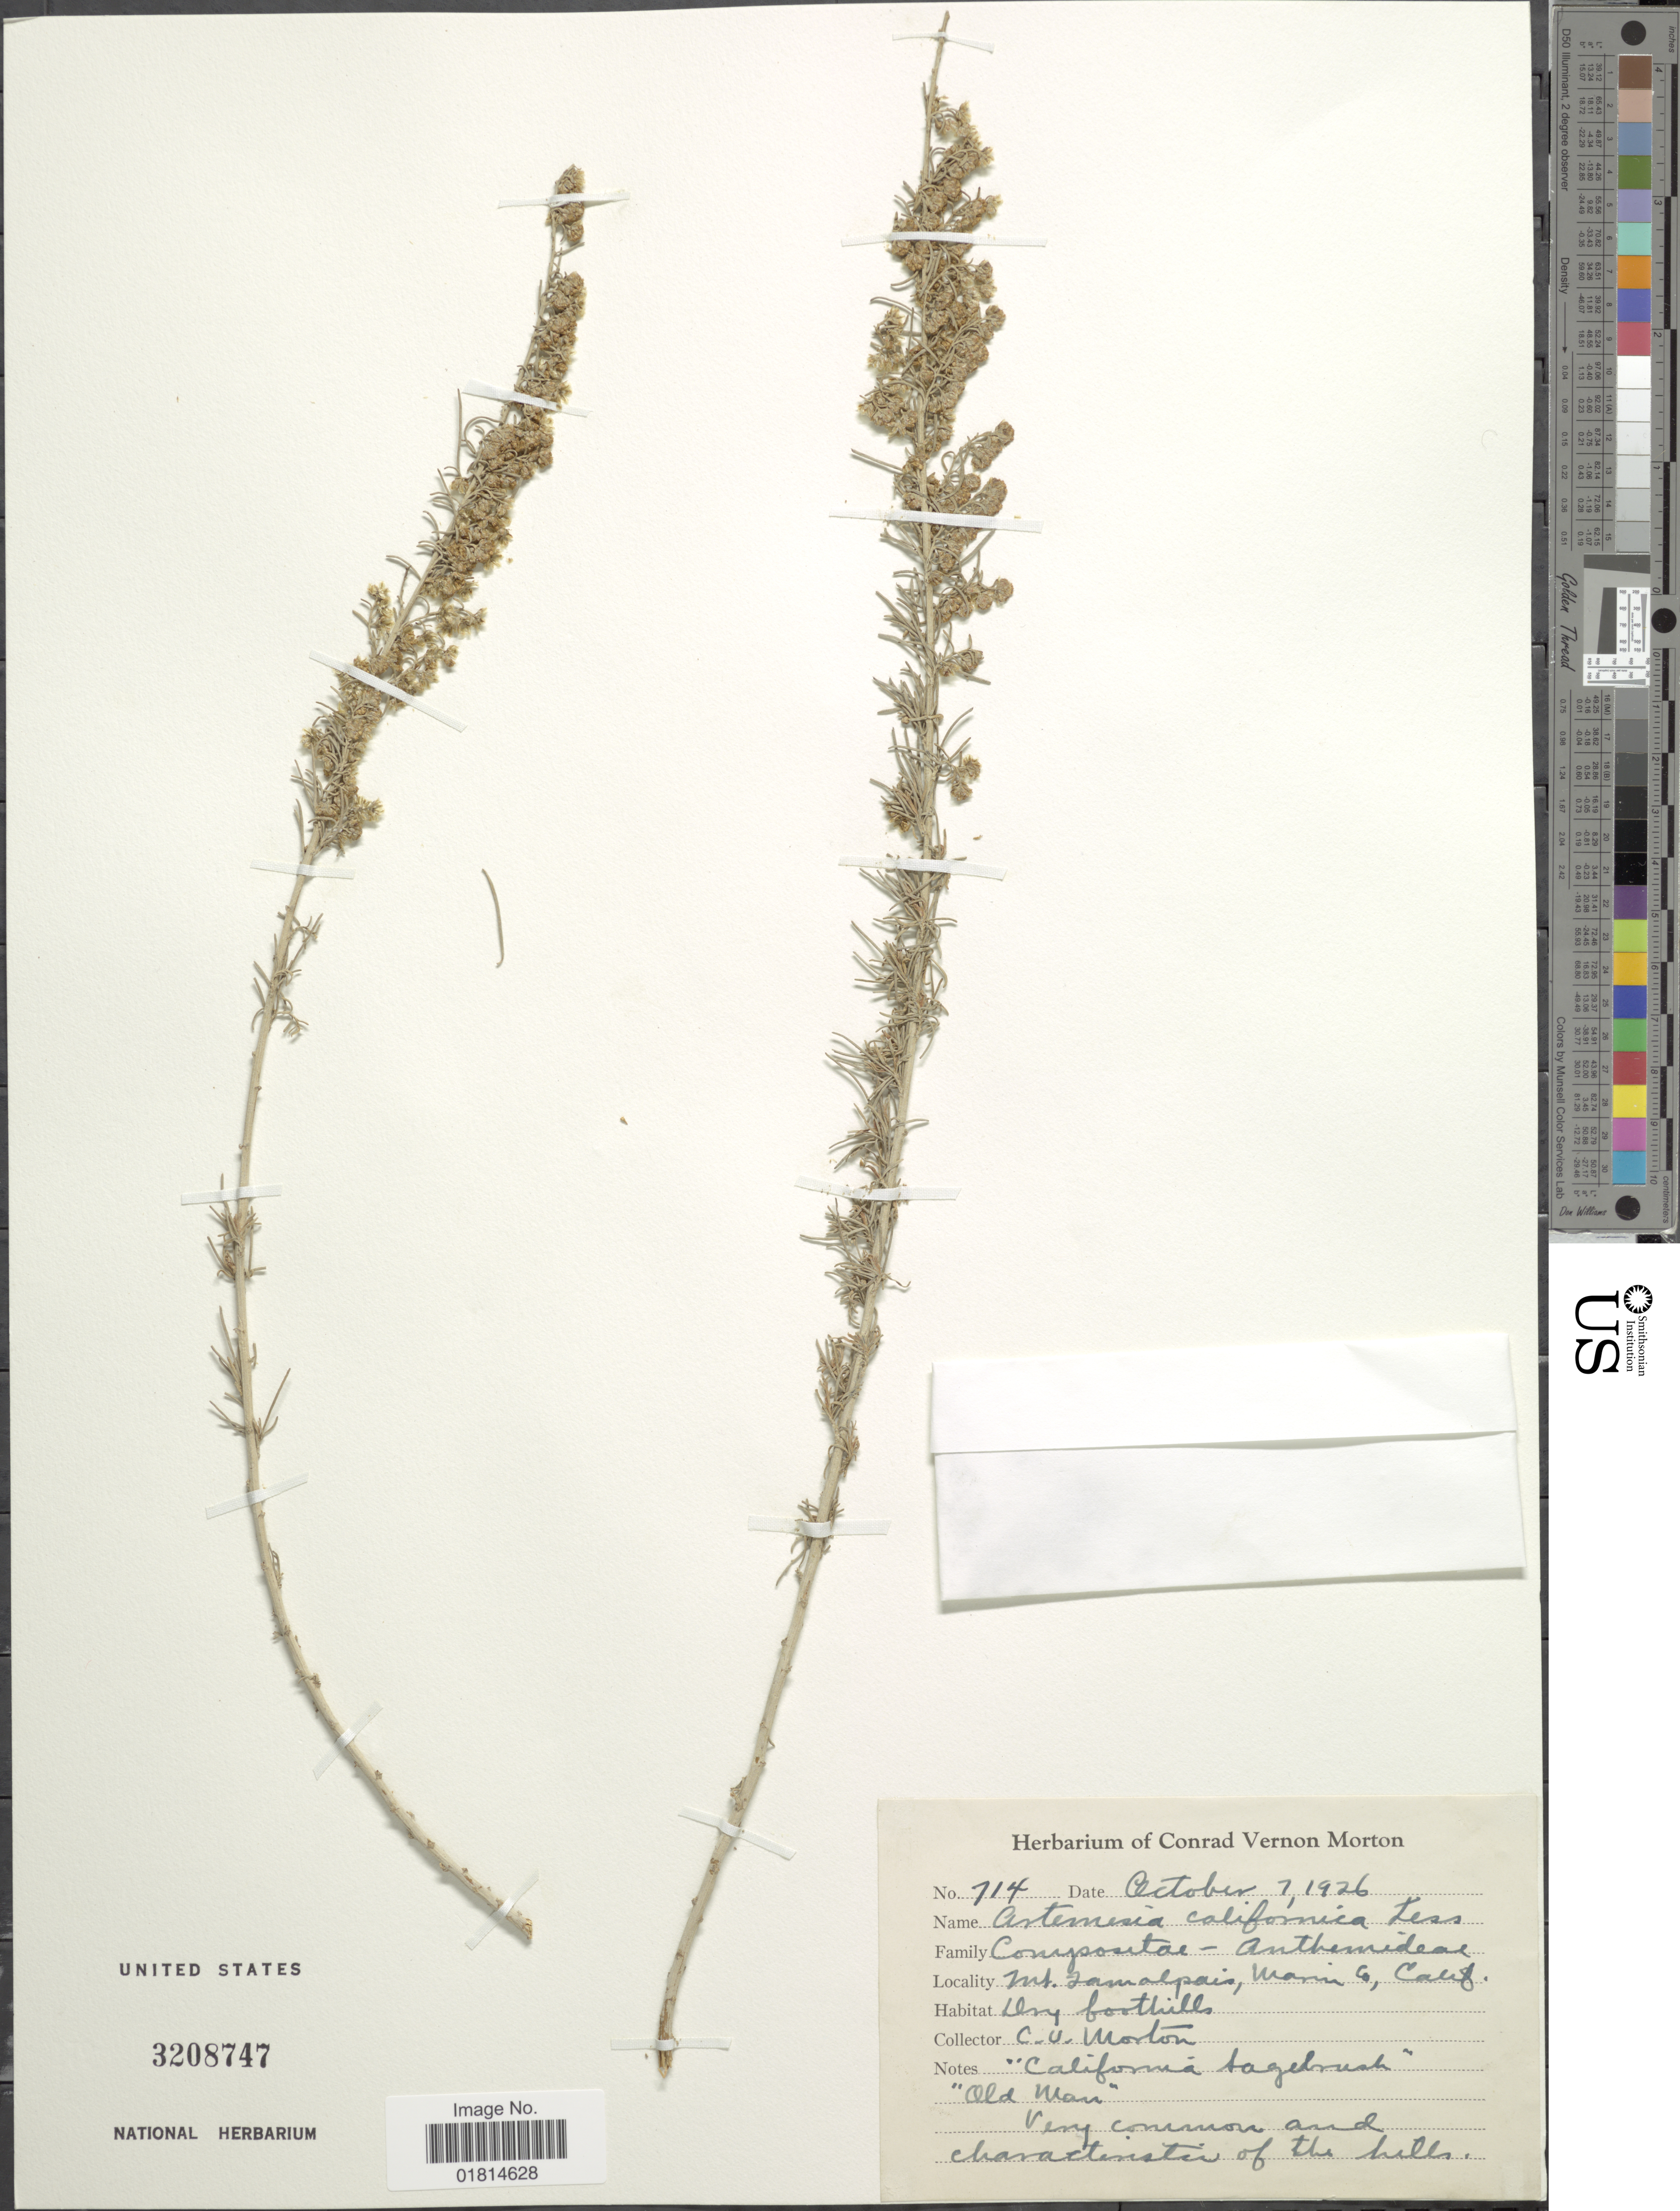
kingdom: Plantae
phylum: Tracheophyta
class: Magnoliopsida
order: Asterales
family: Asteraceae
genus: Artemisia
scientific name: Artemisia californica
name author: Less.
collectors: C. V. Morton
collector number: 714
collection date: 1926-10-07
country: United States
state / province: California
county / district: Marin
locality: Mt. Tamalpais, Marin Co., Calif.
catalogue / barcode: US 3208747